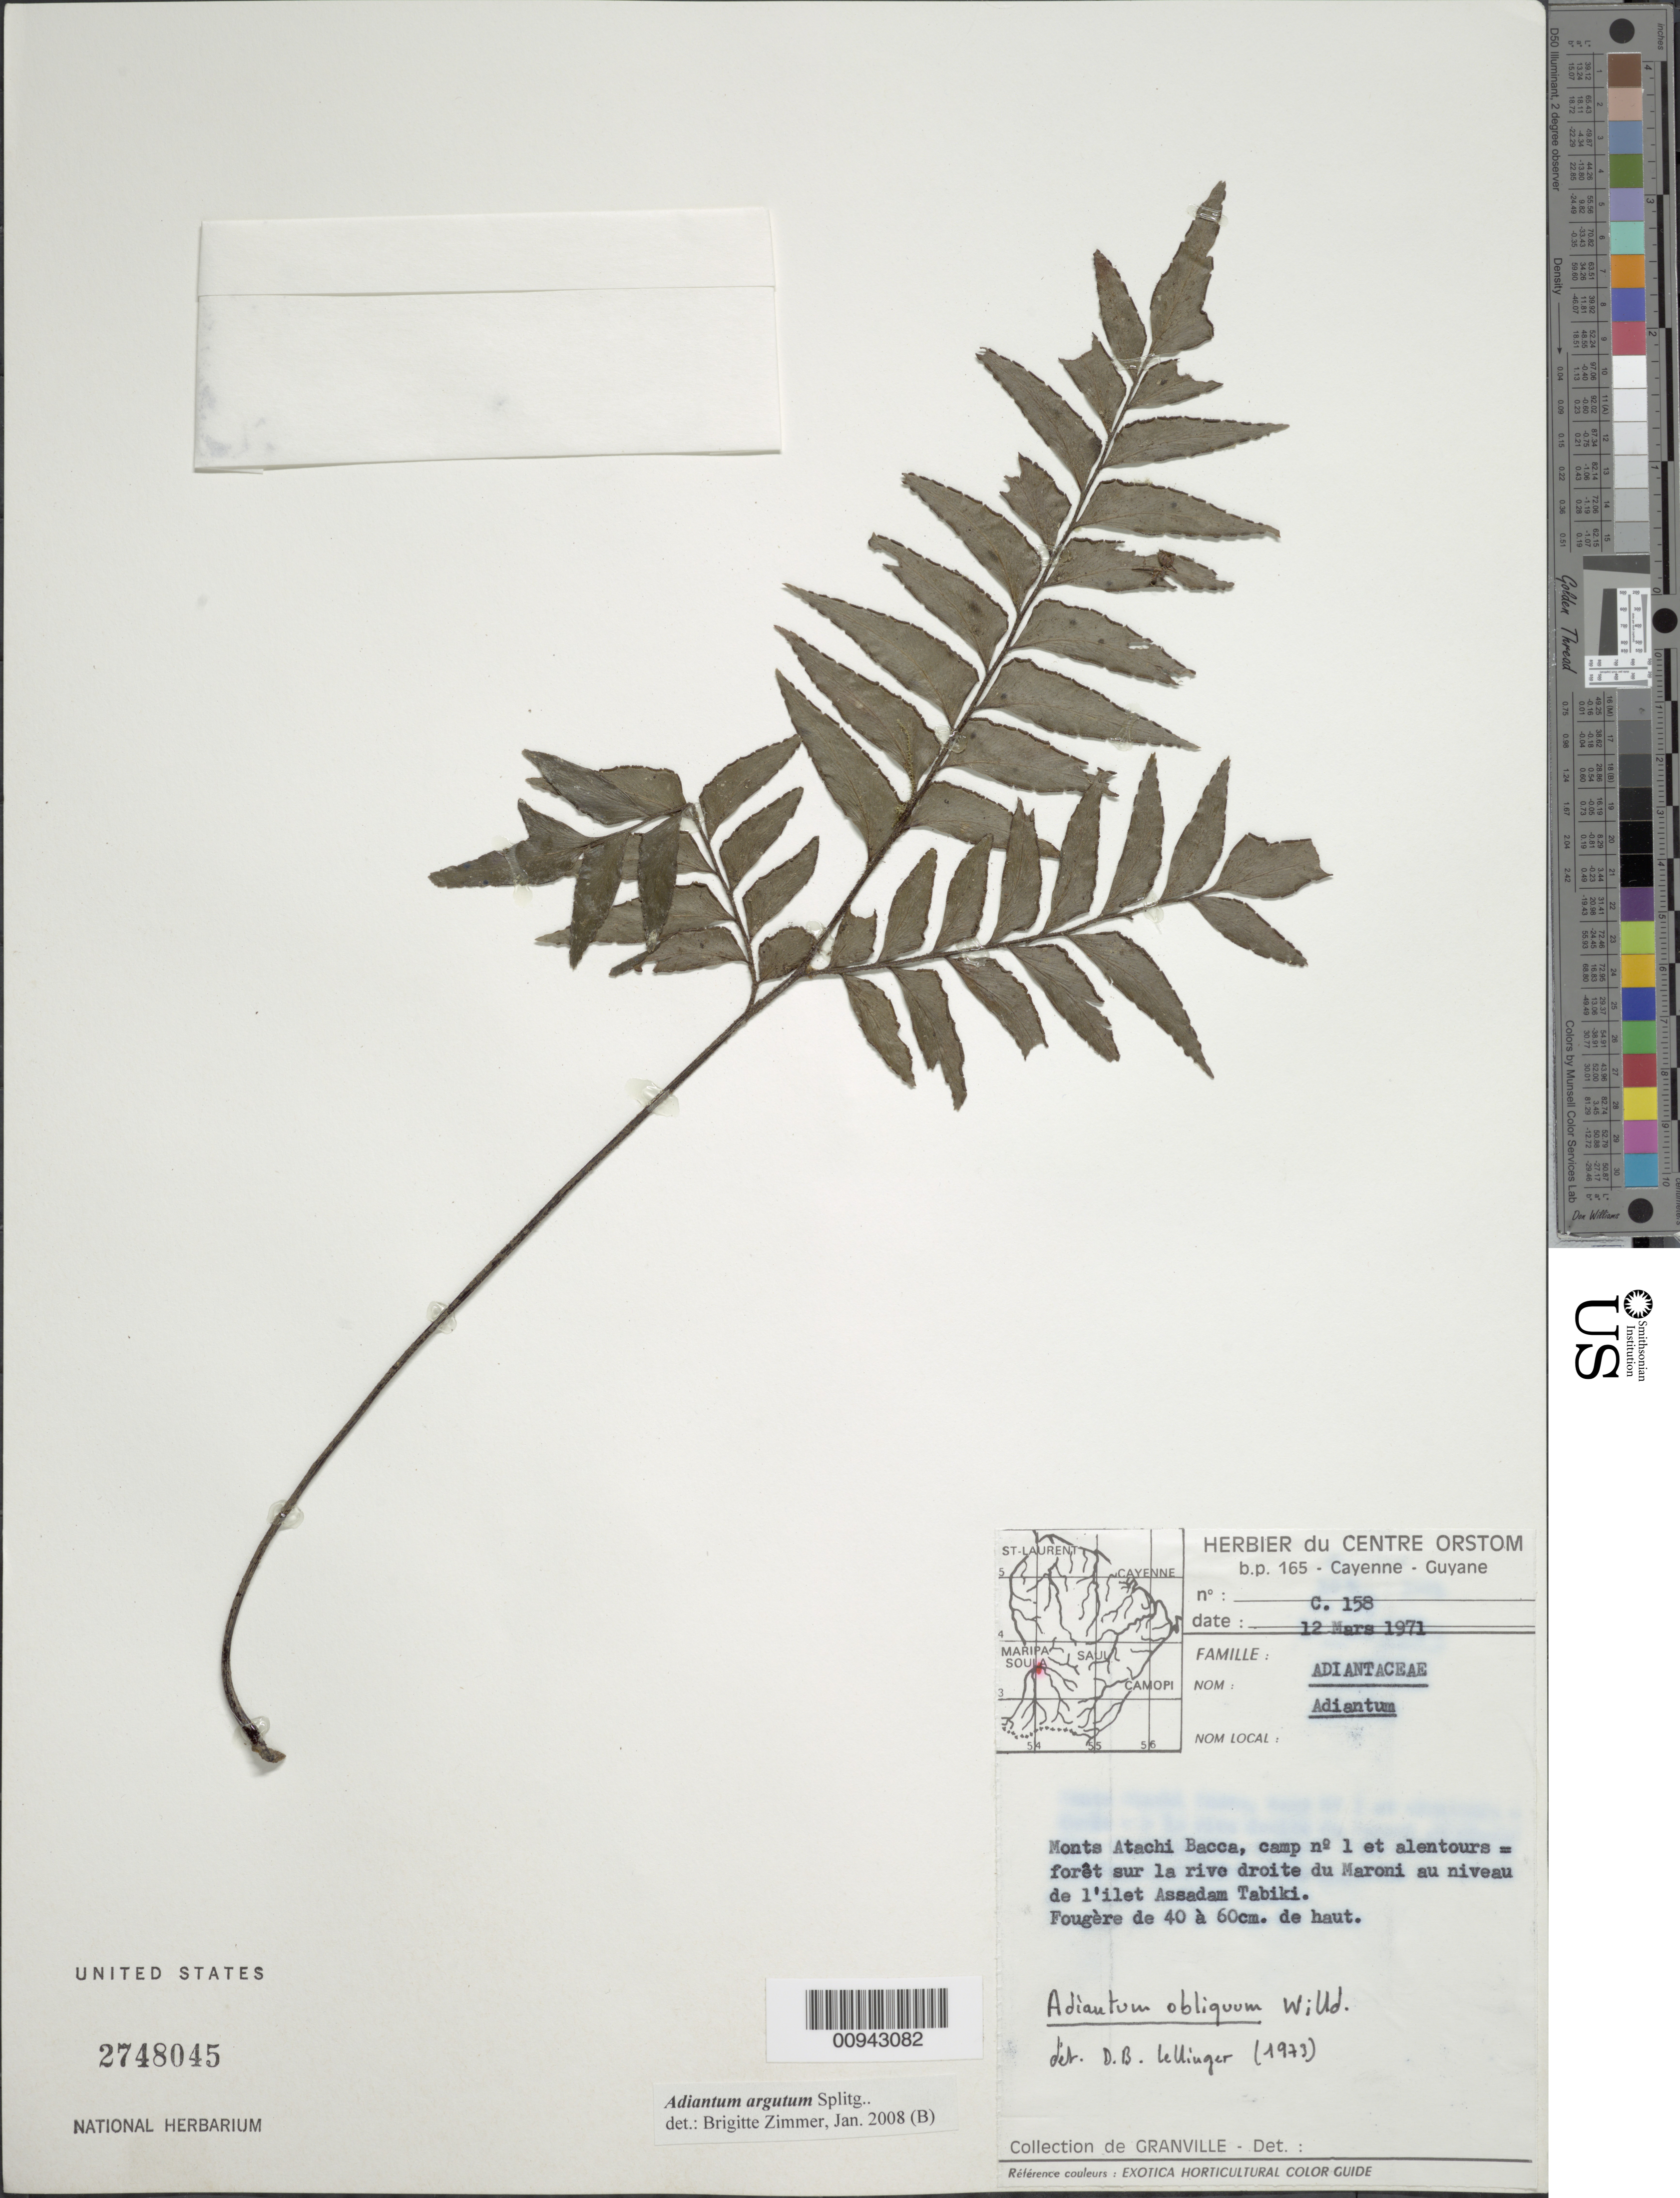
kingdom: Plantae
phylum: Tracheophyta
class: Polypodiopsida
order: Polypodiales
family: Pteridaceae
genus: Adiantum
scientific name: Adiantum argutum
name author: Splitg.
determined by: Zimmer, B.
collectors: J.-J. de Granville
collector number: C 158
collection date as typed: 12-Mar-71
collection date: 1971-03-12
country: French Guiana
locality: Monts Atachi Bacca, camp no. 1 et alentours: rive droite du Maroni au niveau de l'ilet Assadam Tabiki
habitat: Foret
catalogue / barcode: US 2748045